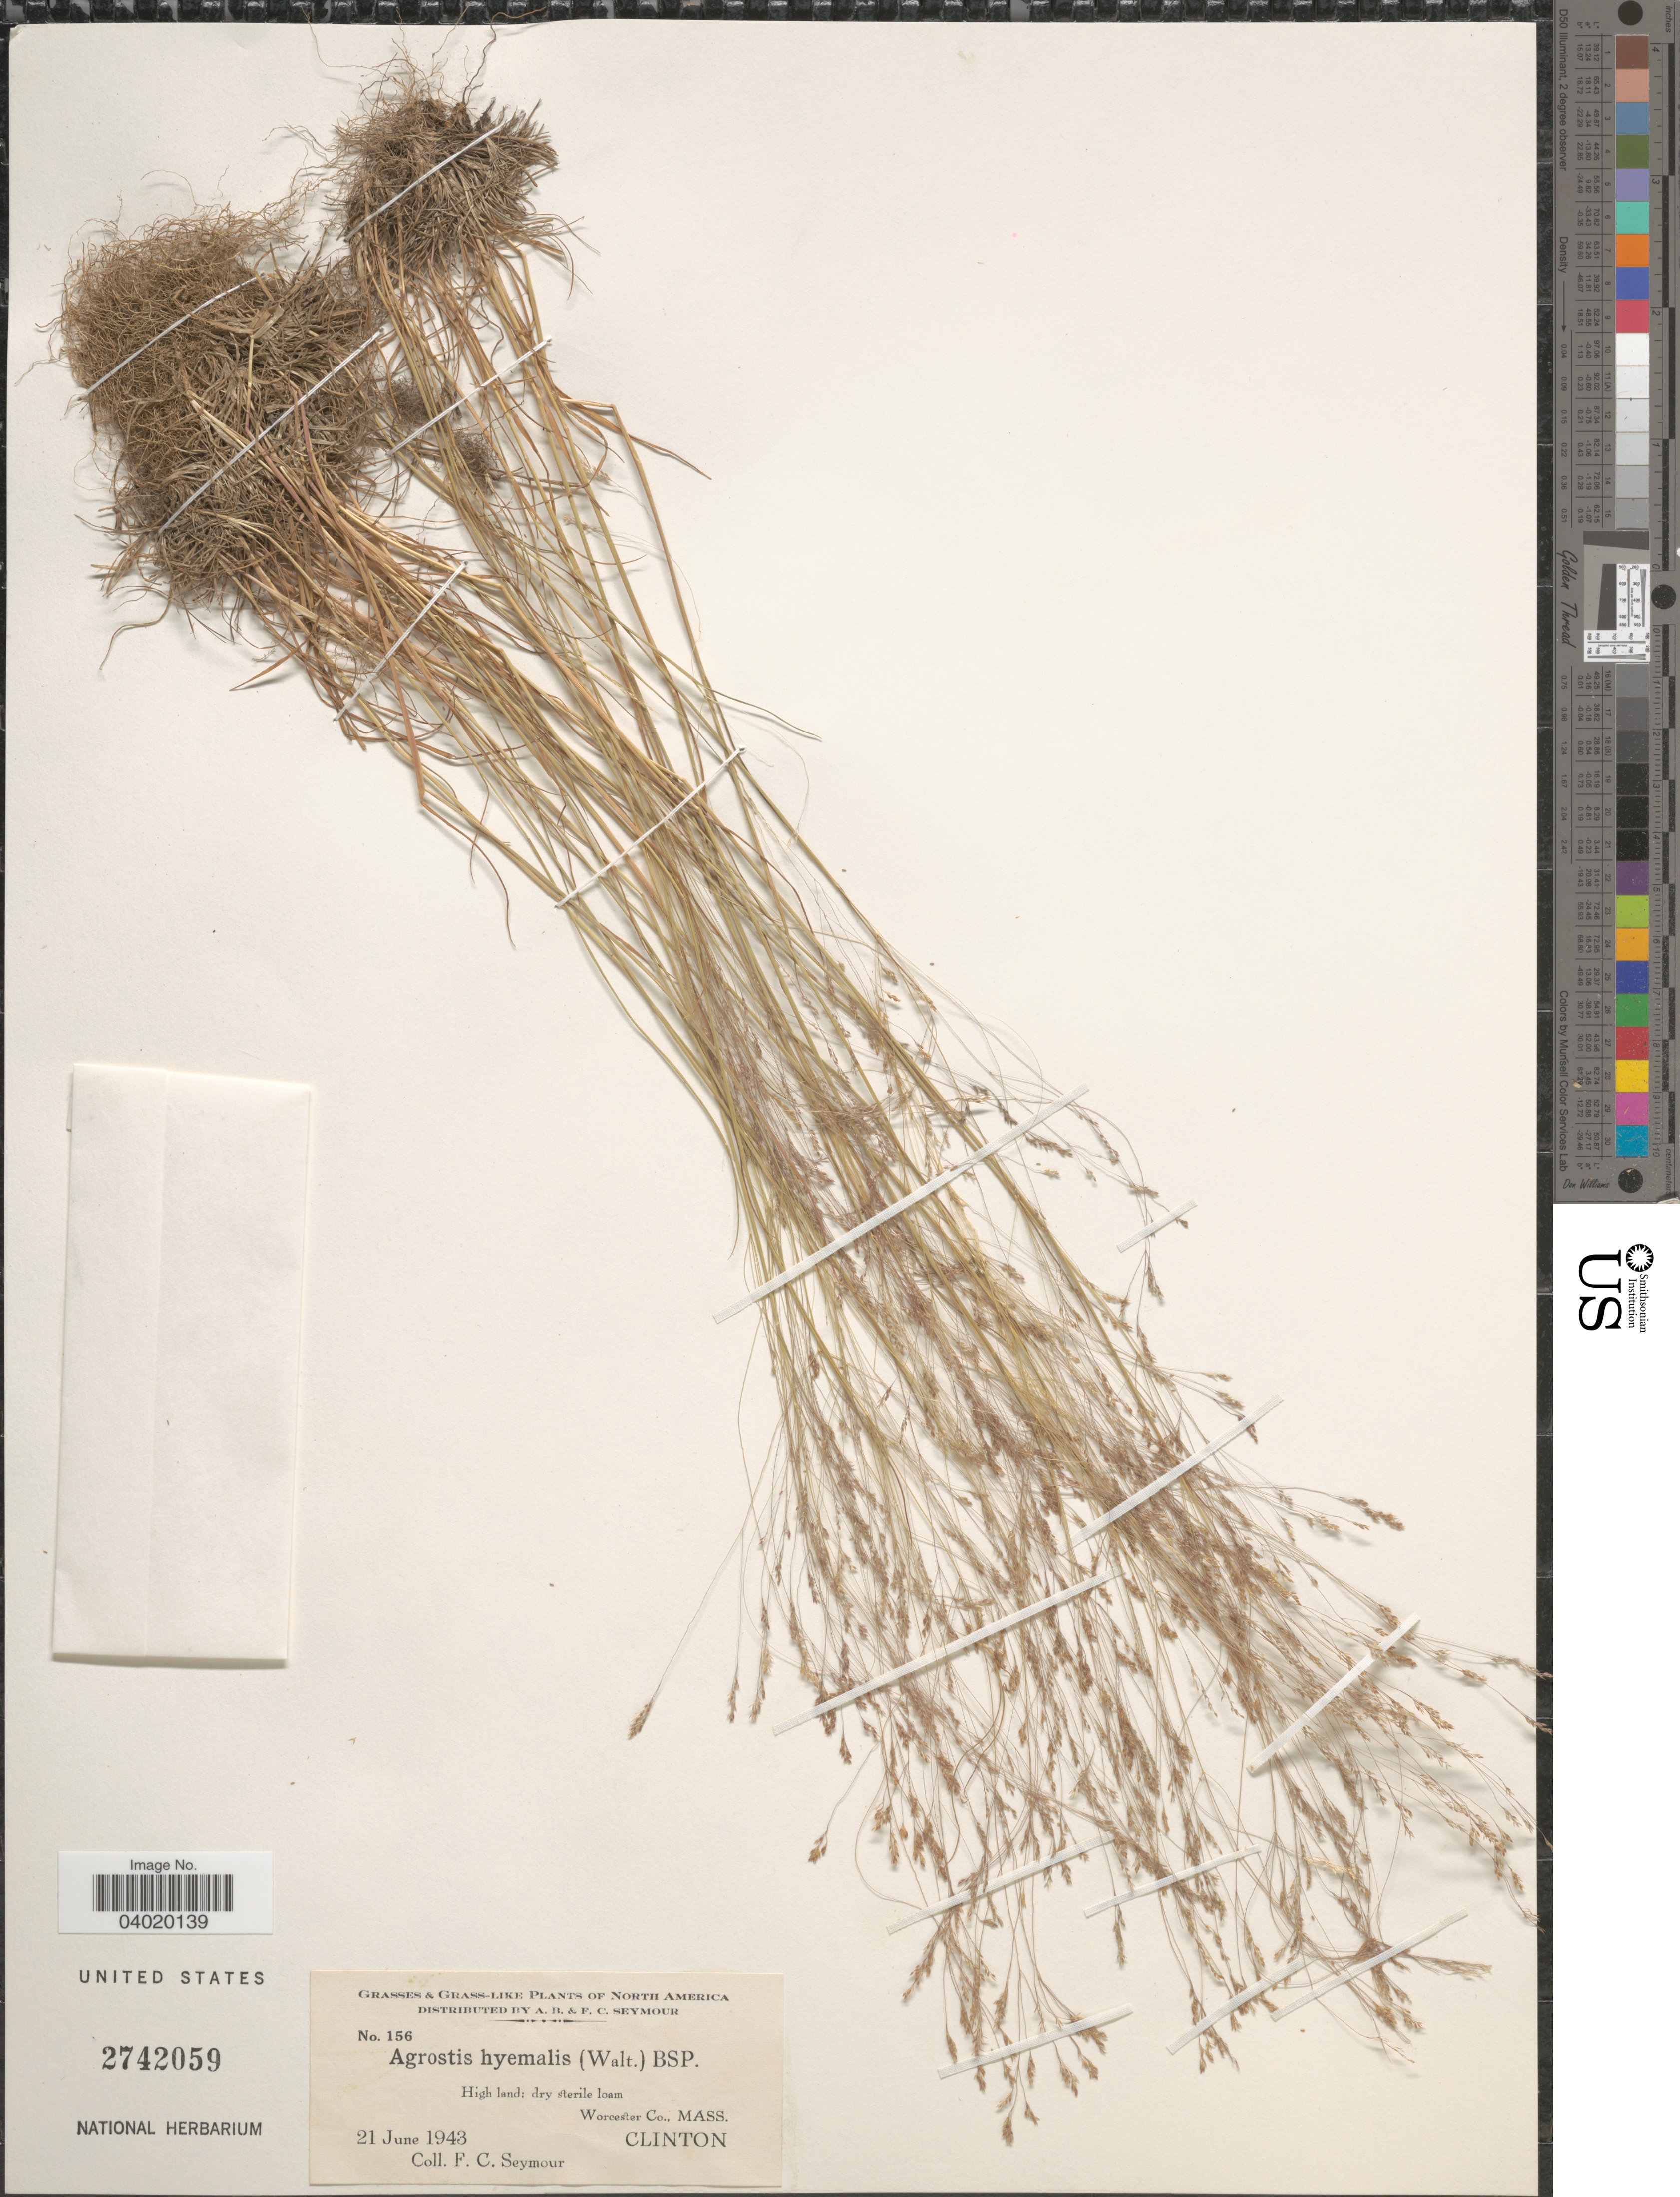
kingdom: Plantae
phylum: Tracheophyta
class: Liliopsida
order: Poales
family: Poaceae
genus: Agrostis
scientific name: Agrostis hyemalis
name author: (Walter) Britton et al.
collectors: F. C. Seymour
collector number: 156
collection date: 1943-06-21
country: United States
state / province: Massachusetts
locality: Worcester Co., Clinton.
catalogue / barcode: US 2742059